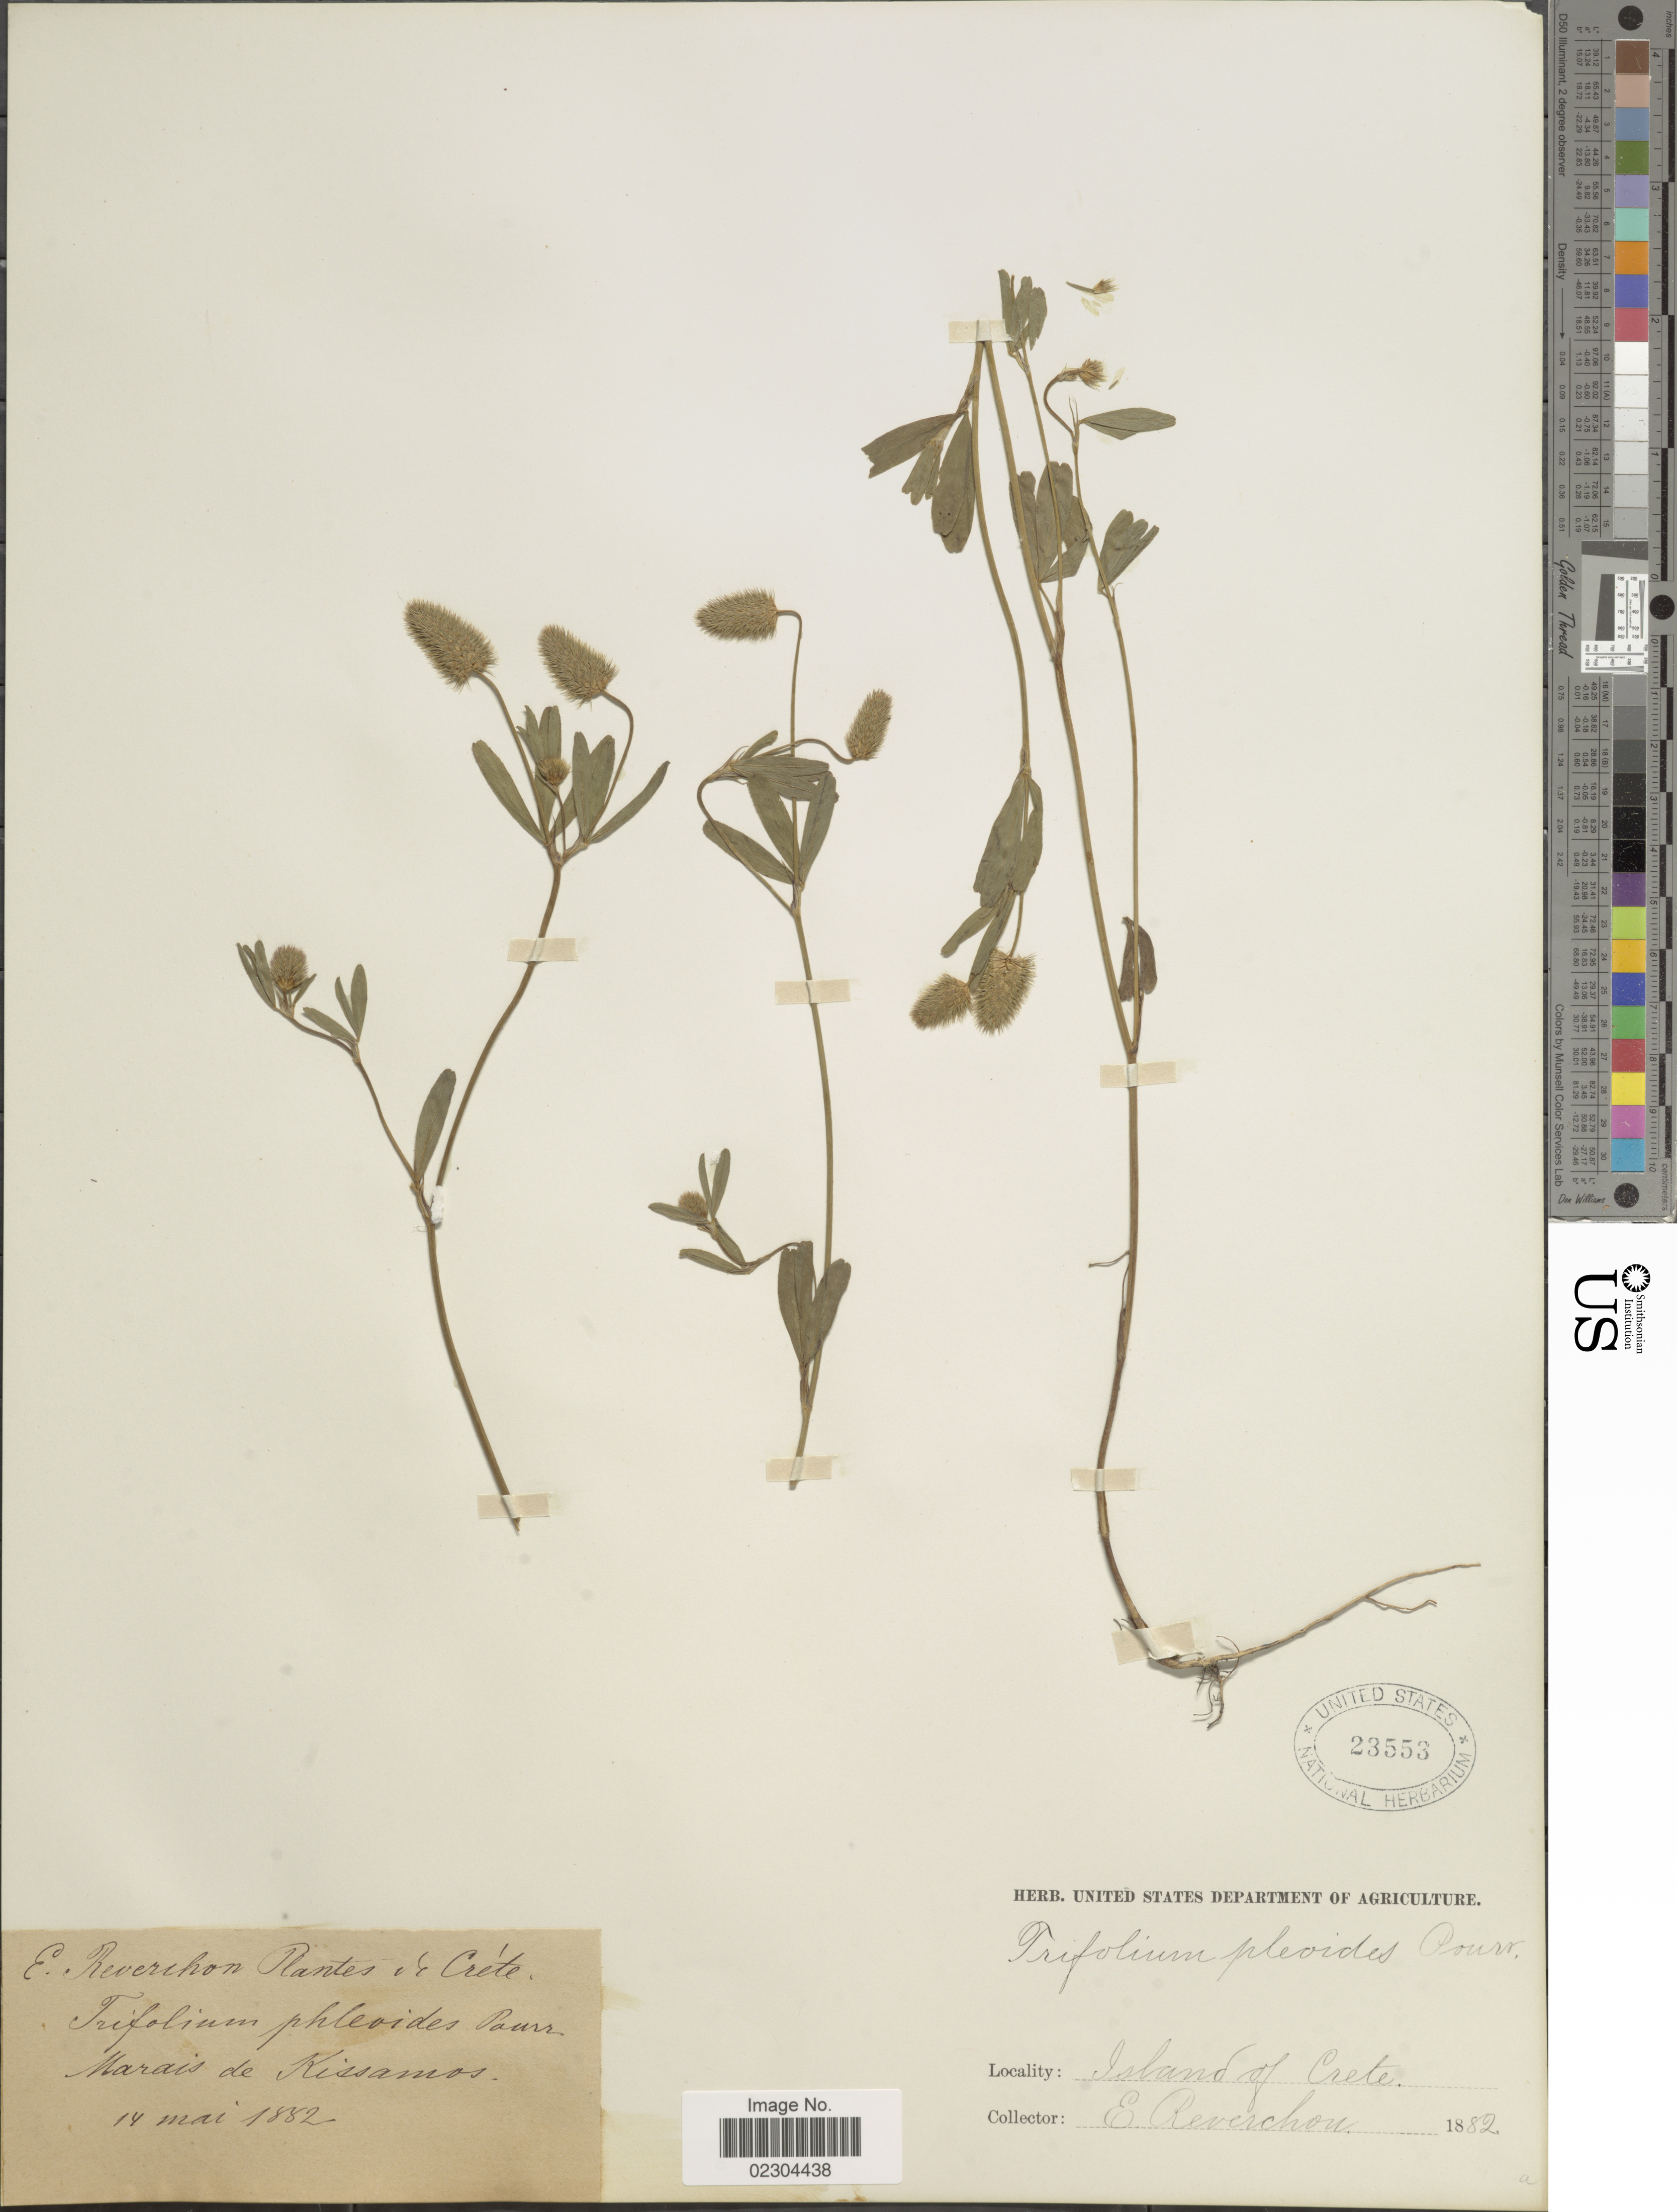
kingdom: Plantae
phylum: Tracheophyta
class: Magnoliopsida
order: Fabales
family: Fabaceae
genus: Trifolium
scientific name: Trifolium phleoides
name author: Willd.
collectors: E. Reverchon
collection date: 1882-05-14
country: Greece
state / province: Crete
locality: Island of Crete, Marais de Kissamos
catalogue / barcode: US 23553